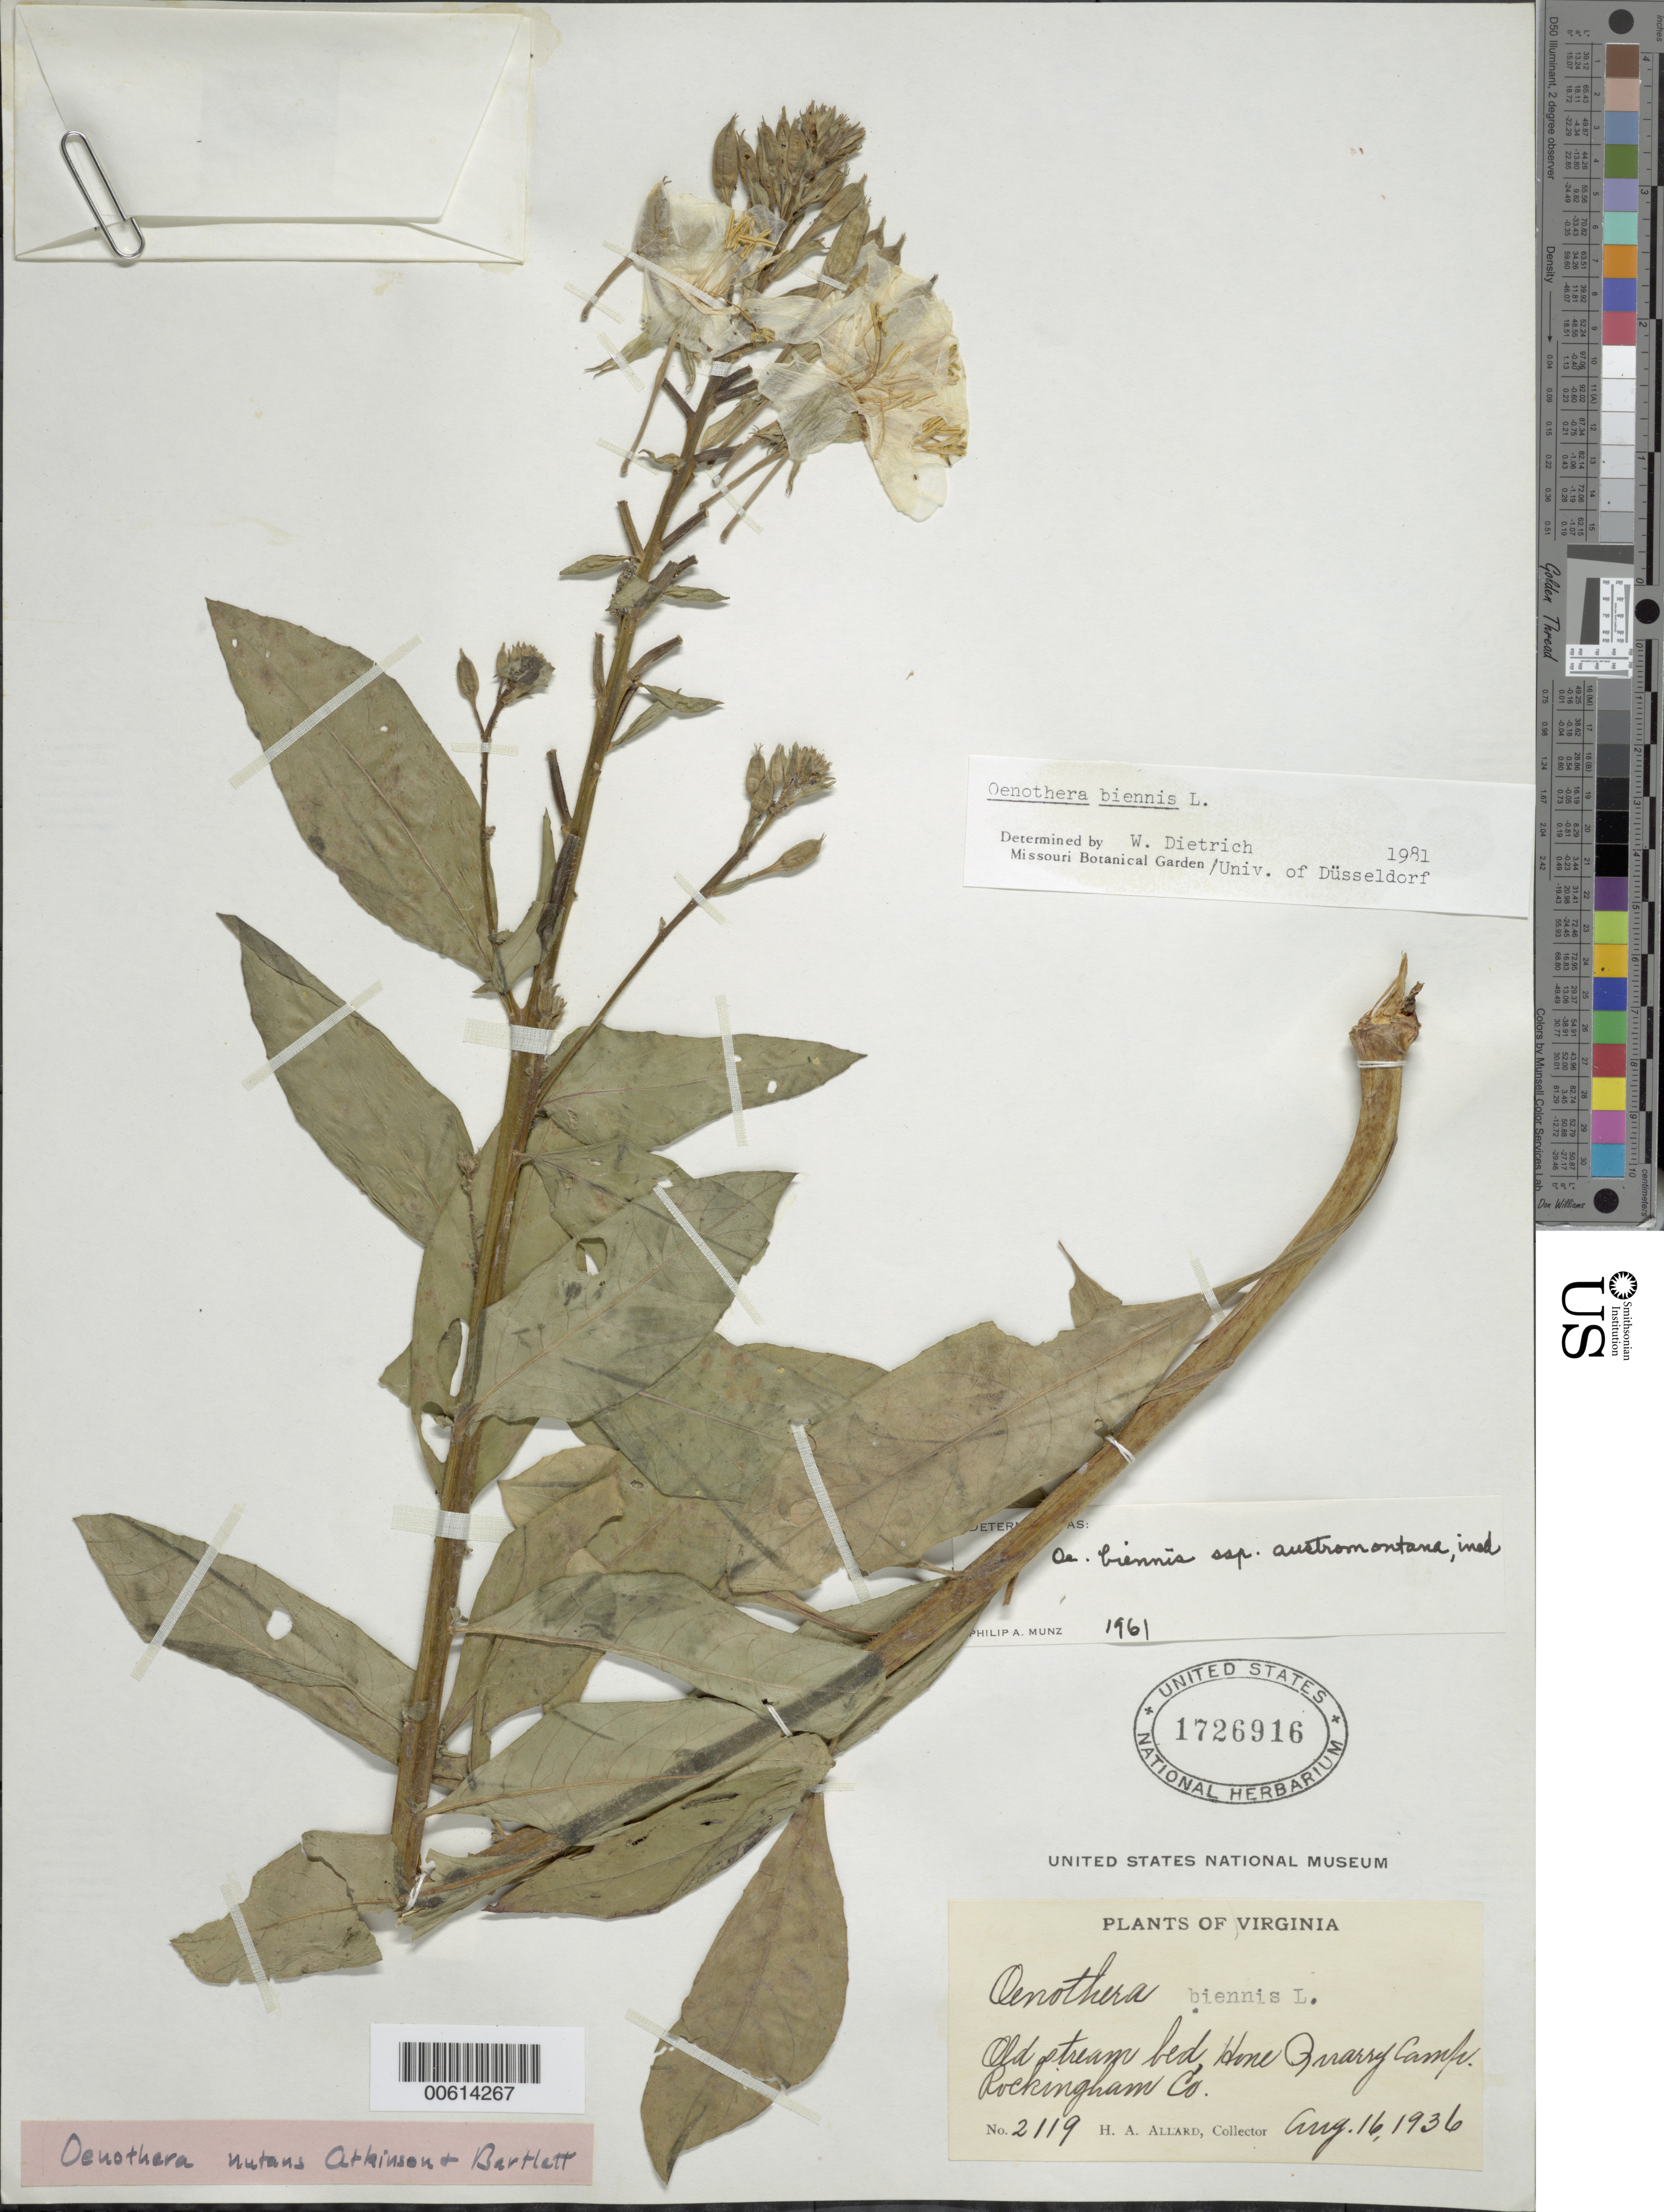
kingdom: Plantae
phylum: Tracheophyta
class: Magnoliopsida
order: Myrtales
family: Onagraceae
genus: Oenothera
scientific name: Oenothera biennis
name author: L.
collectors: H. A. Allard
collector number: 2119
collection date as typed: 16 Aug 1936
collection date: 1936-08-16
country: United States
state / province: Virginia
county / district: Rockingham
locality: Hone Quarry Camp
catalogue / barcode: US 1726916